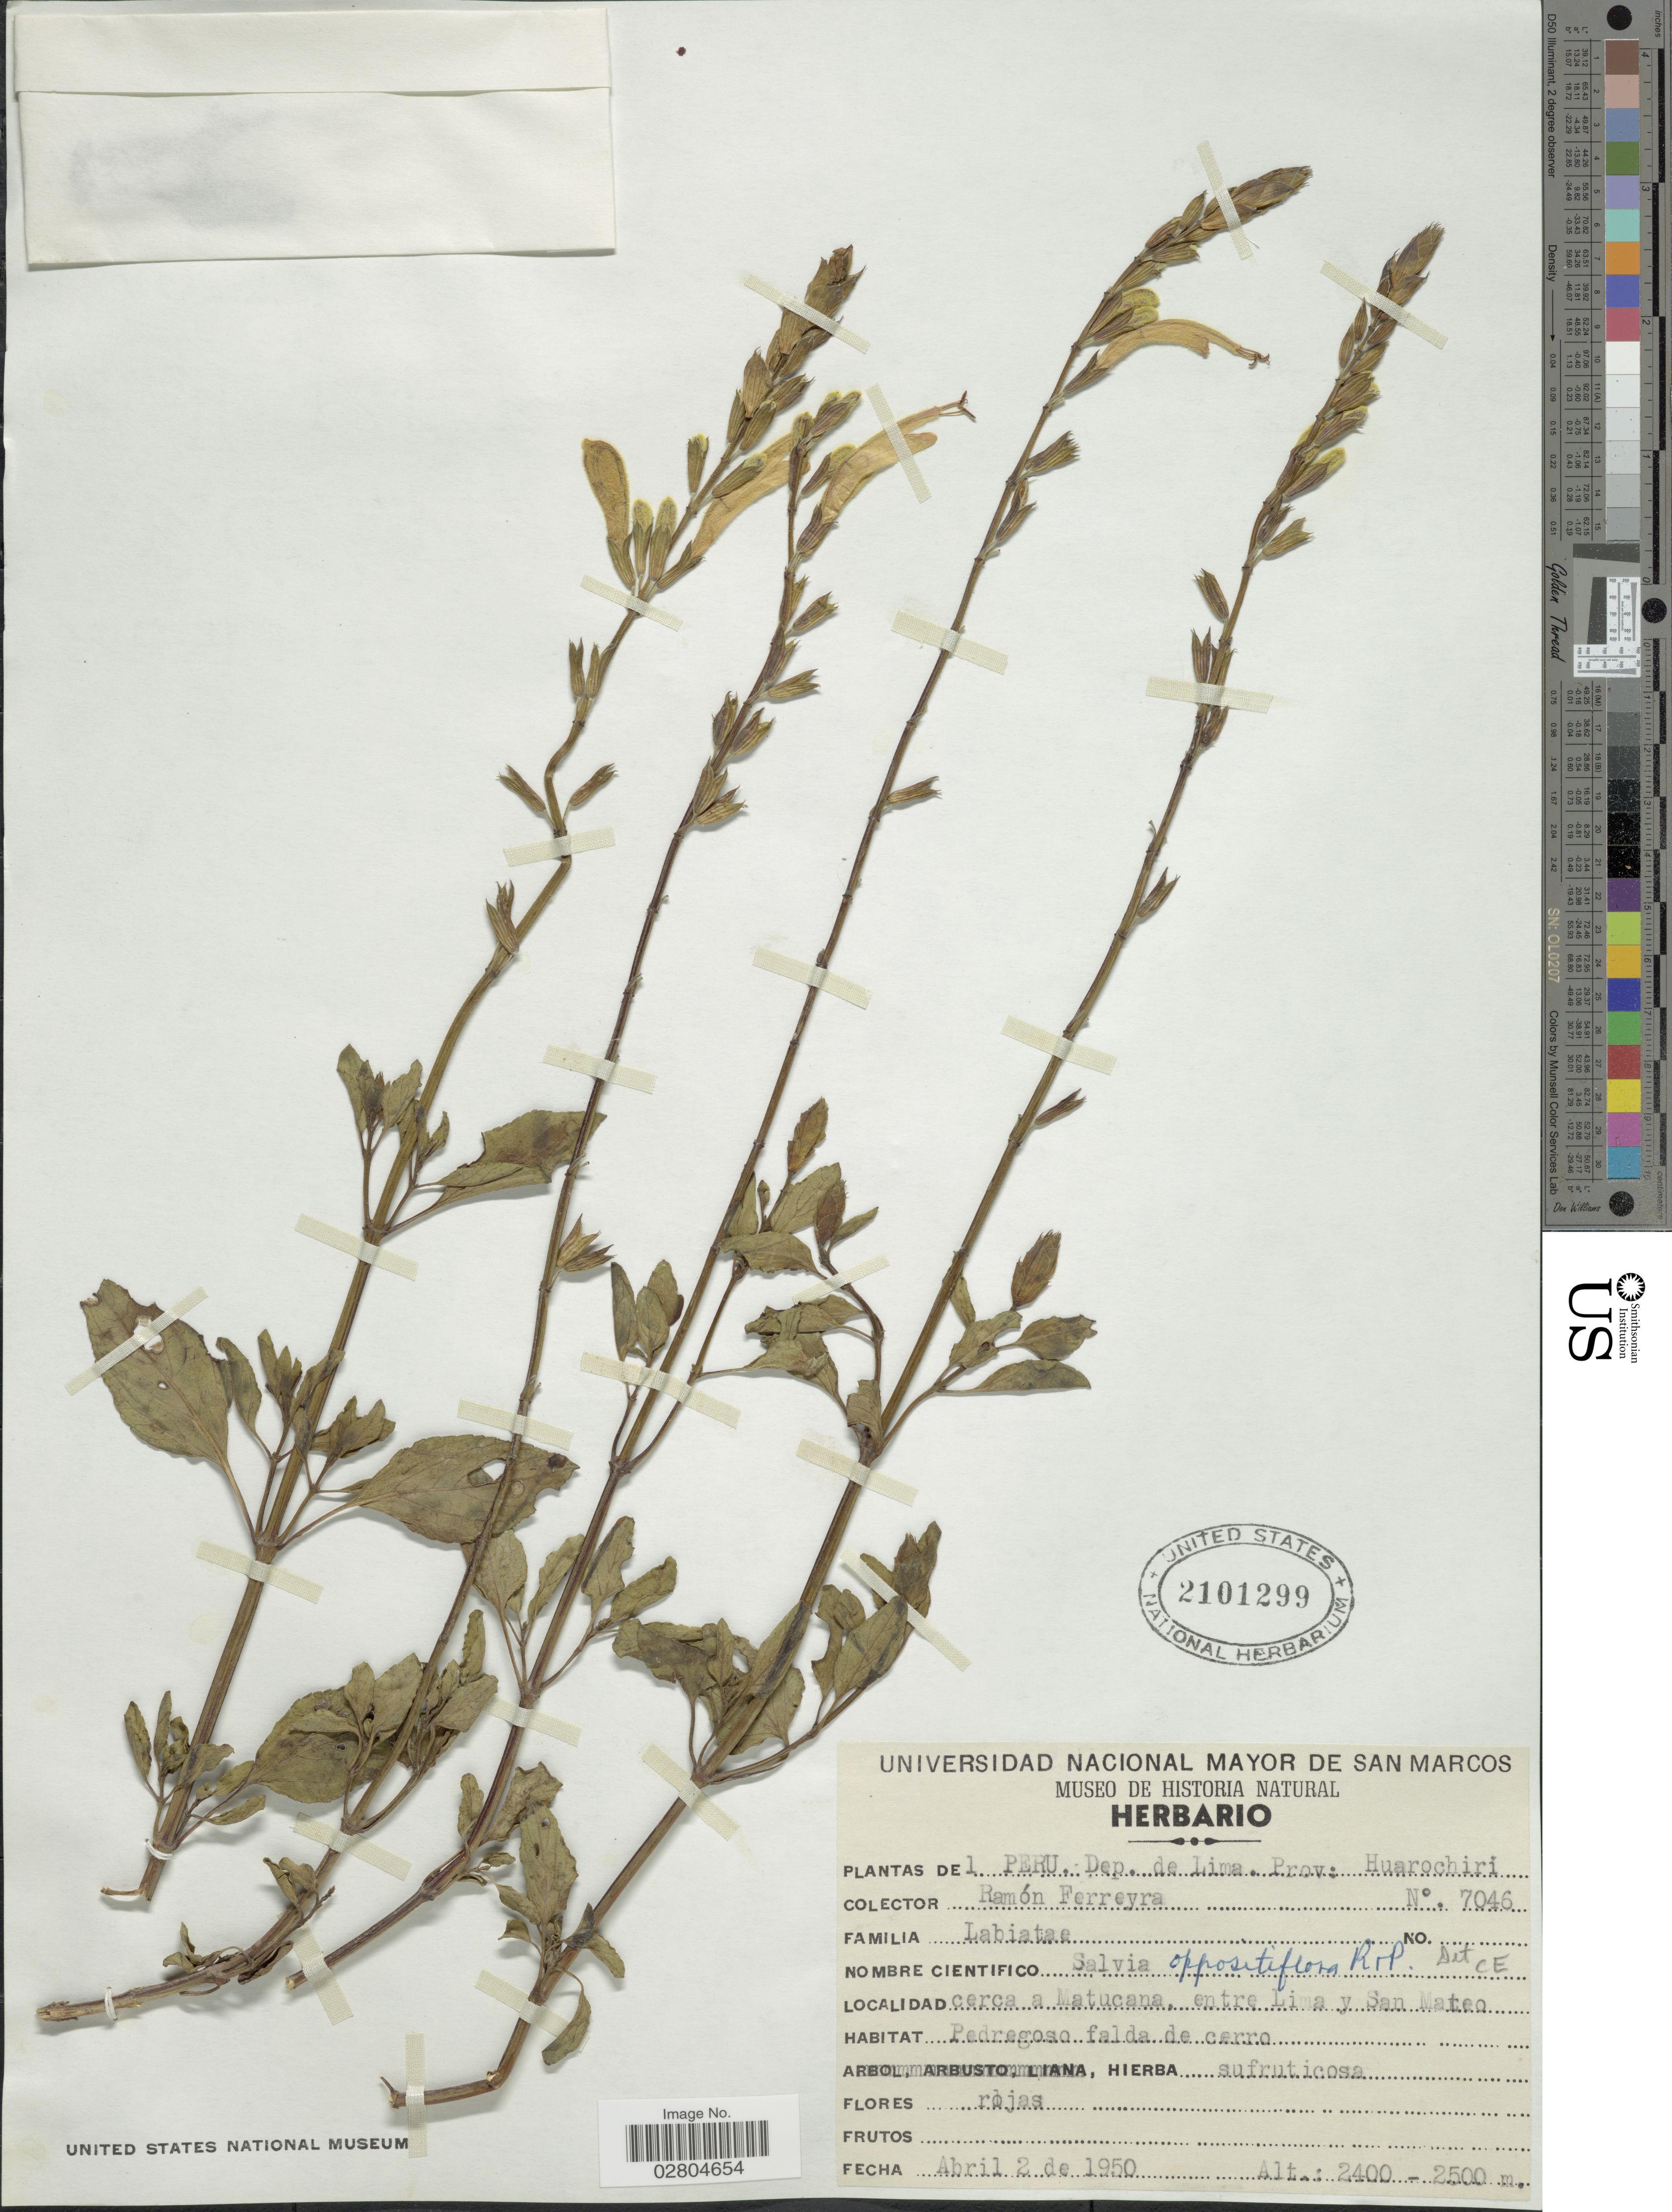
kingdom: Plantae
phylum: Tracheophyta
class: Magnoliopsida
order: Lamiales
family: Lamiaceae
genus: Salvia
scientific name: Salvia oppositiflora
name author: Ruiz & Pav.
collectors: R. A. Ferreyra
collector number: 7046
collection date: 1950-04-02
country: Peru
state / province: Lima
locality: Dep. de Lima. Prov: Huarochiri. Cerca a Matucana, entre Lima y San Mateo.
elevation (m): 2400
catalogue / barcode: US 2101299